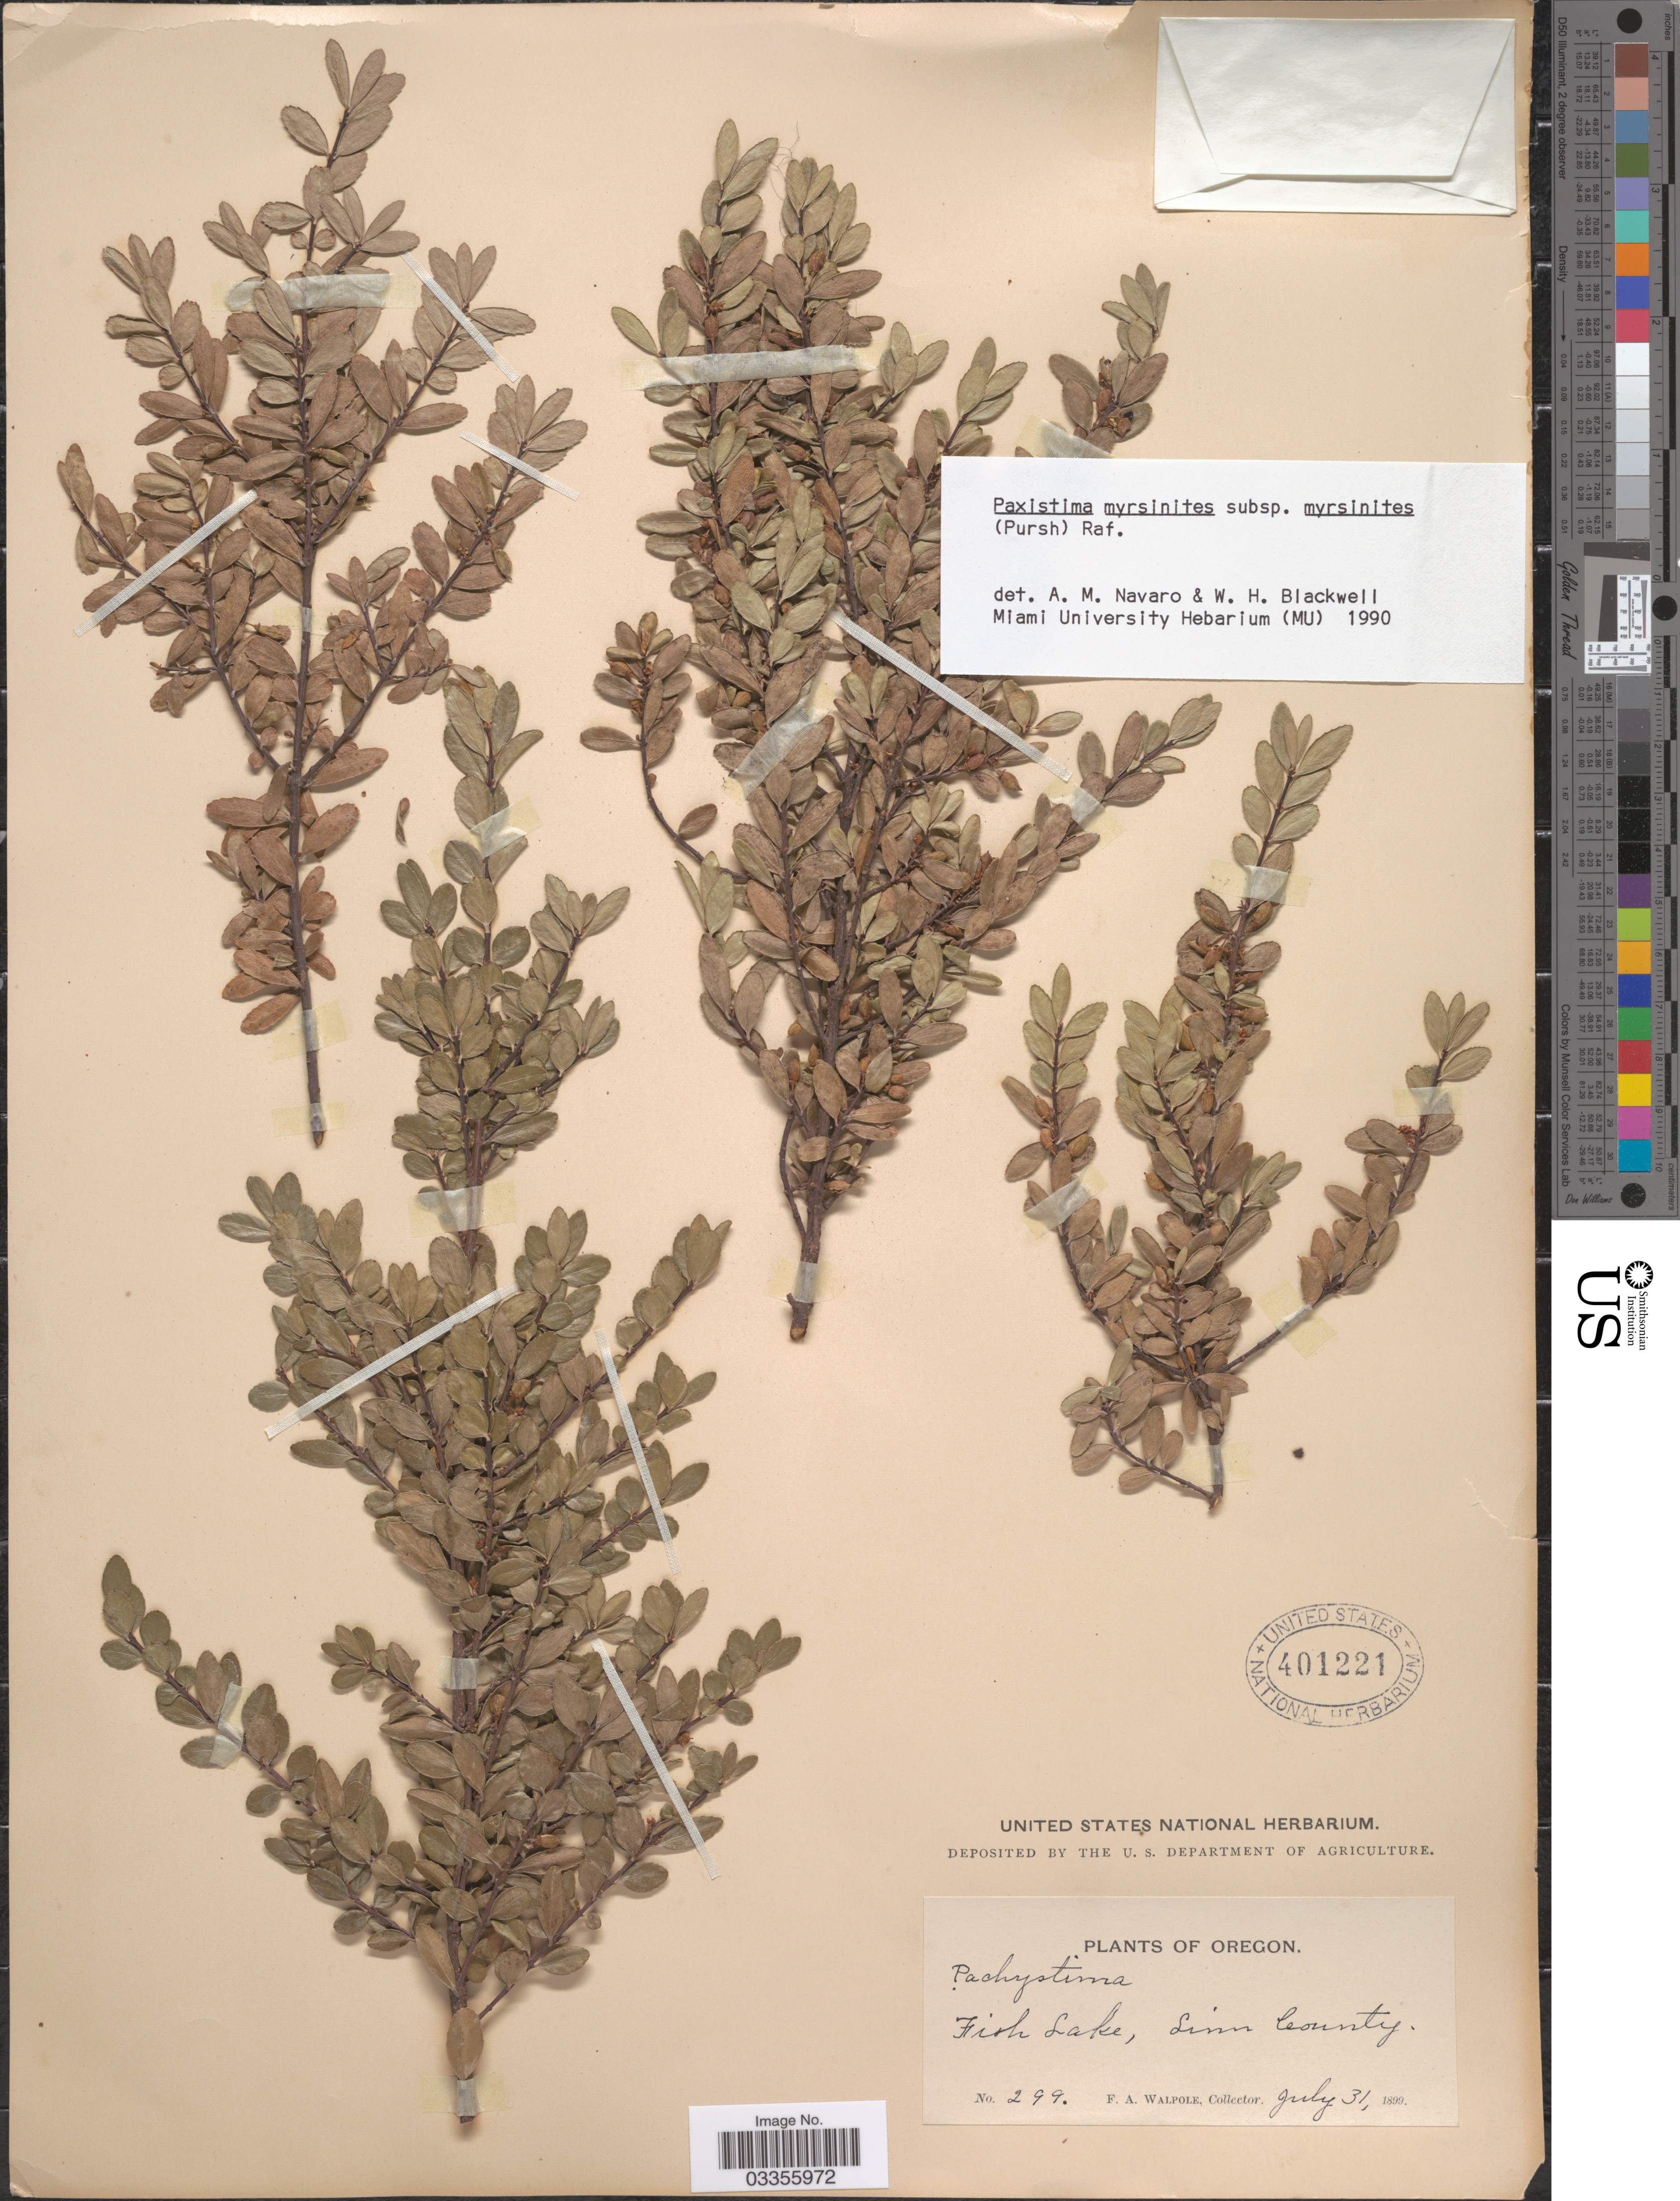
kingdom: Plantae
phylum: Tracheophyta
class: Magnoliopsida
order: Celastrales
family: Celastraceae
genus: Paxistima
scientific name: Paxistima myrsinites subsp. myrsinites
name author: (Pursh) Raf.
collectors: F. Walpole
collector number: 299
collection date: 1899-07-31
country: United States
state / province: Oregon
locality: Fish Lake, Sinn County.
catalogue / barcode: US 401221